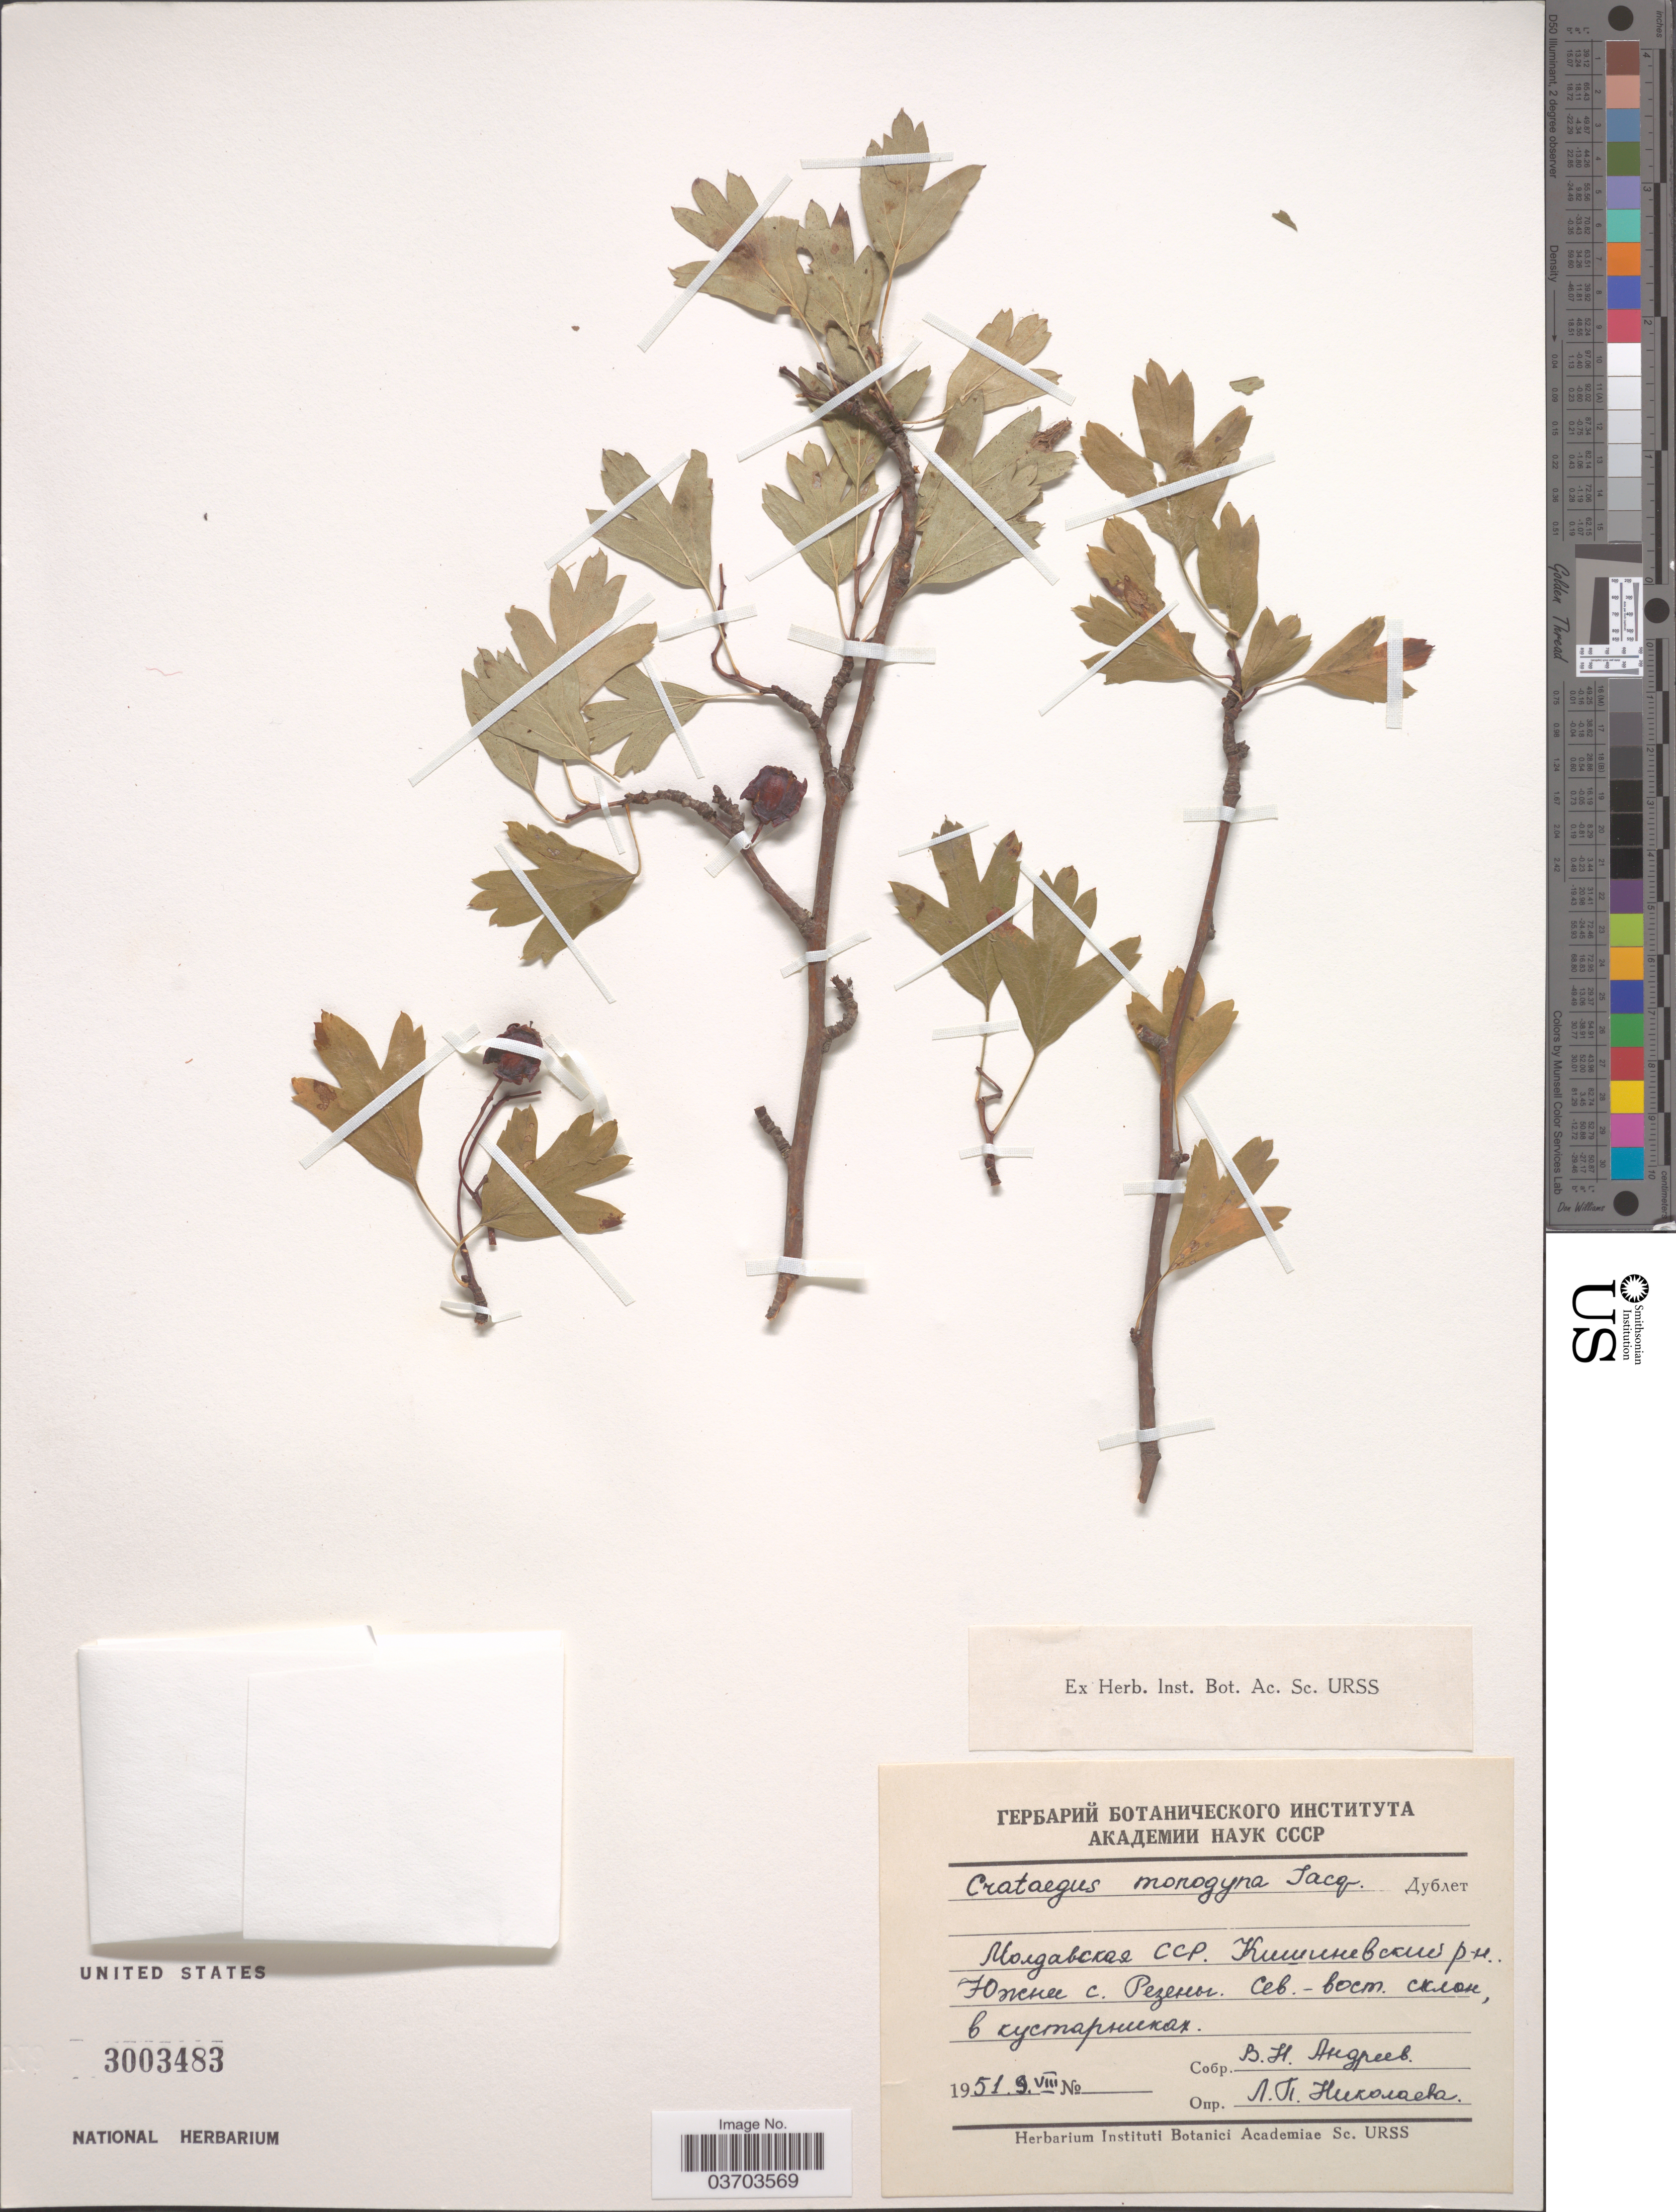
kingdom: Plantae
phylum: Tracheophyta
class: Magnoliopsida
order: Rosales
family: Rosaceae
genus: Crataegus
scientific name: Crataegus monogyna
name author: Lindin.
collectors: V. Andreev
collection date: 1951-08-09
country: Moldova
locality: S of village Rezeni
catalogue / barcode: US 3003483